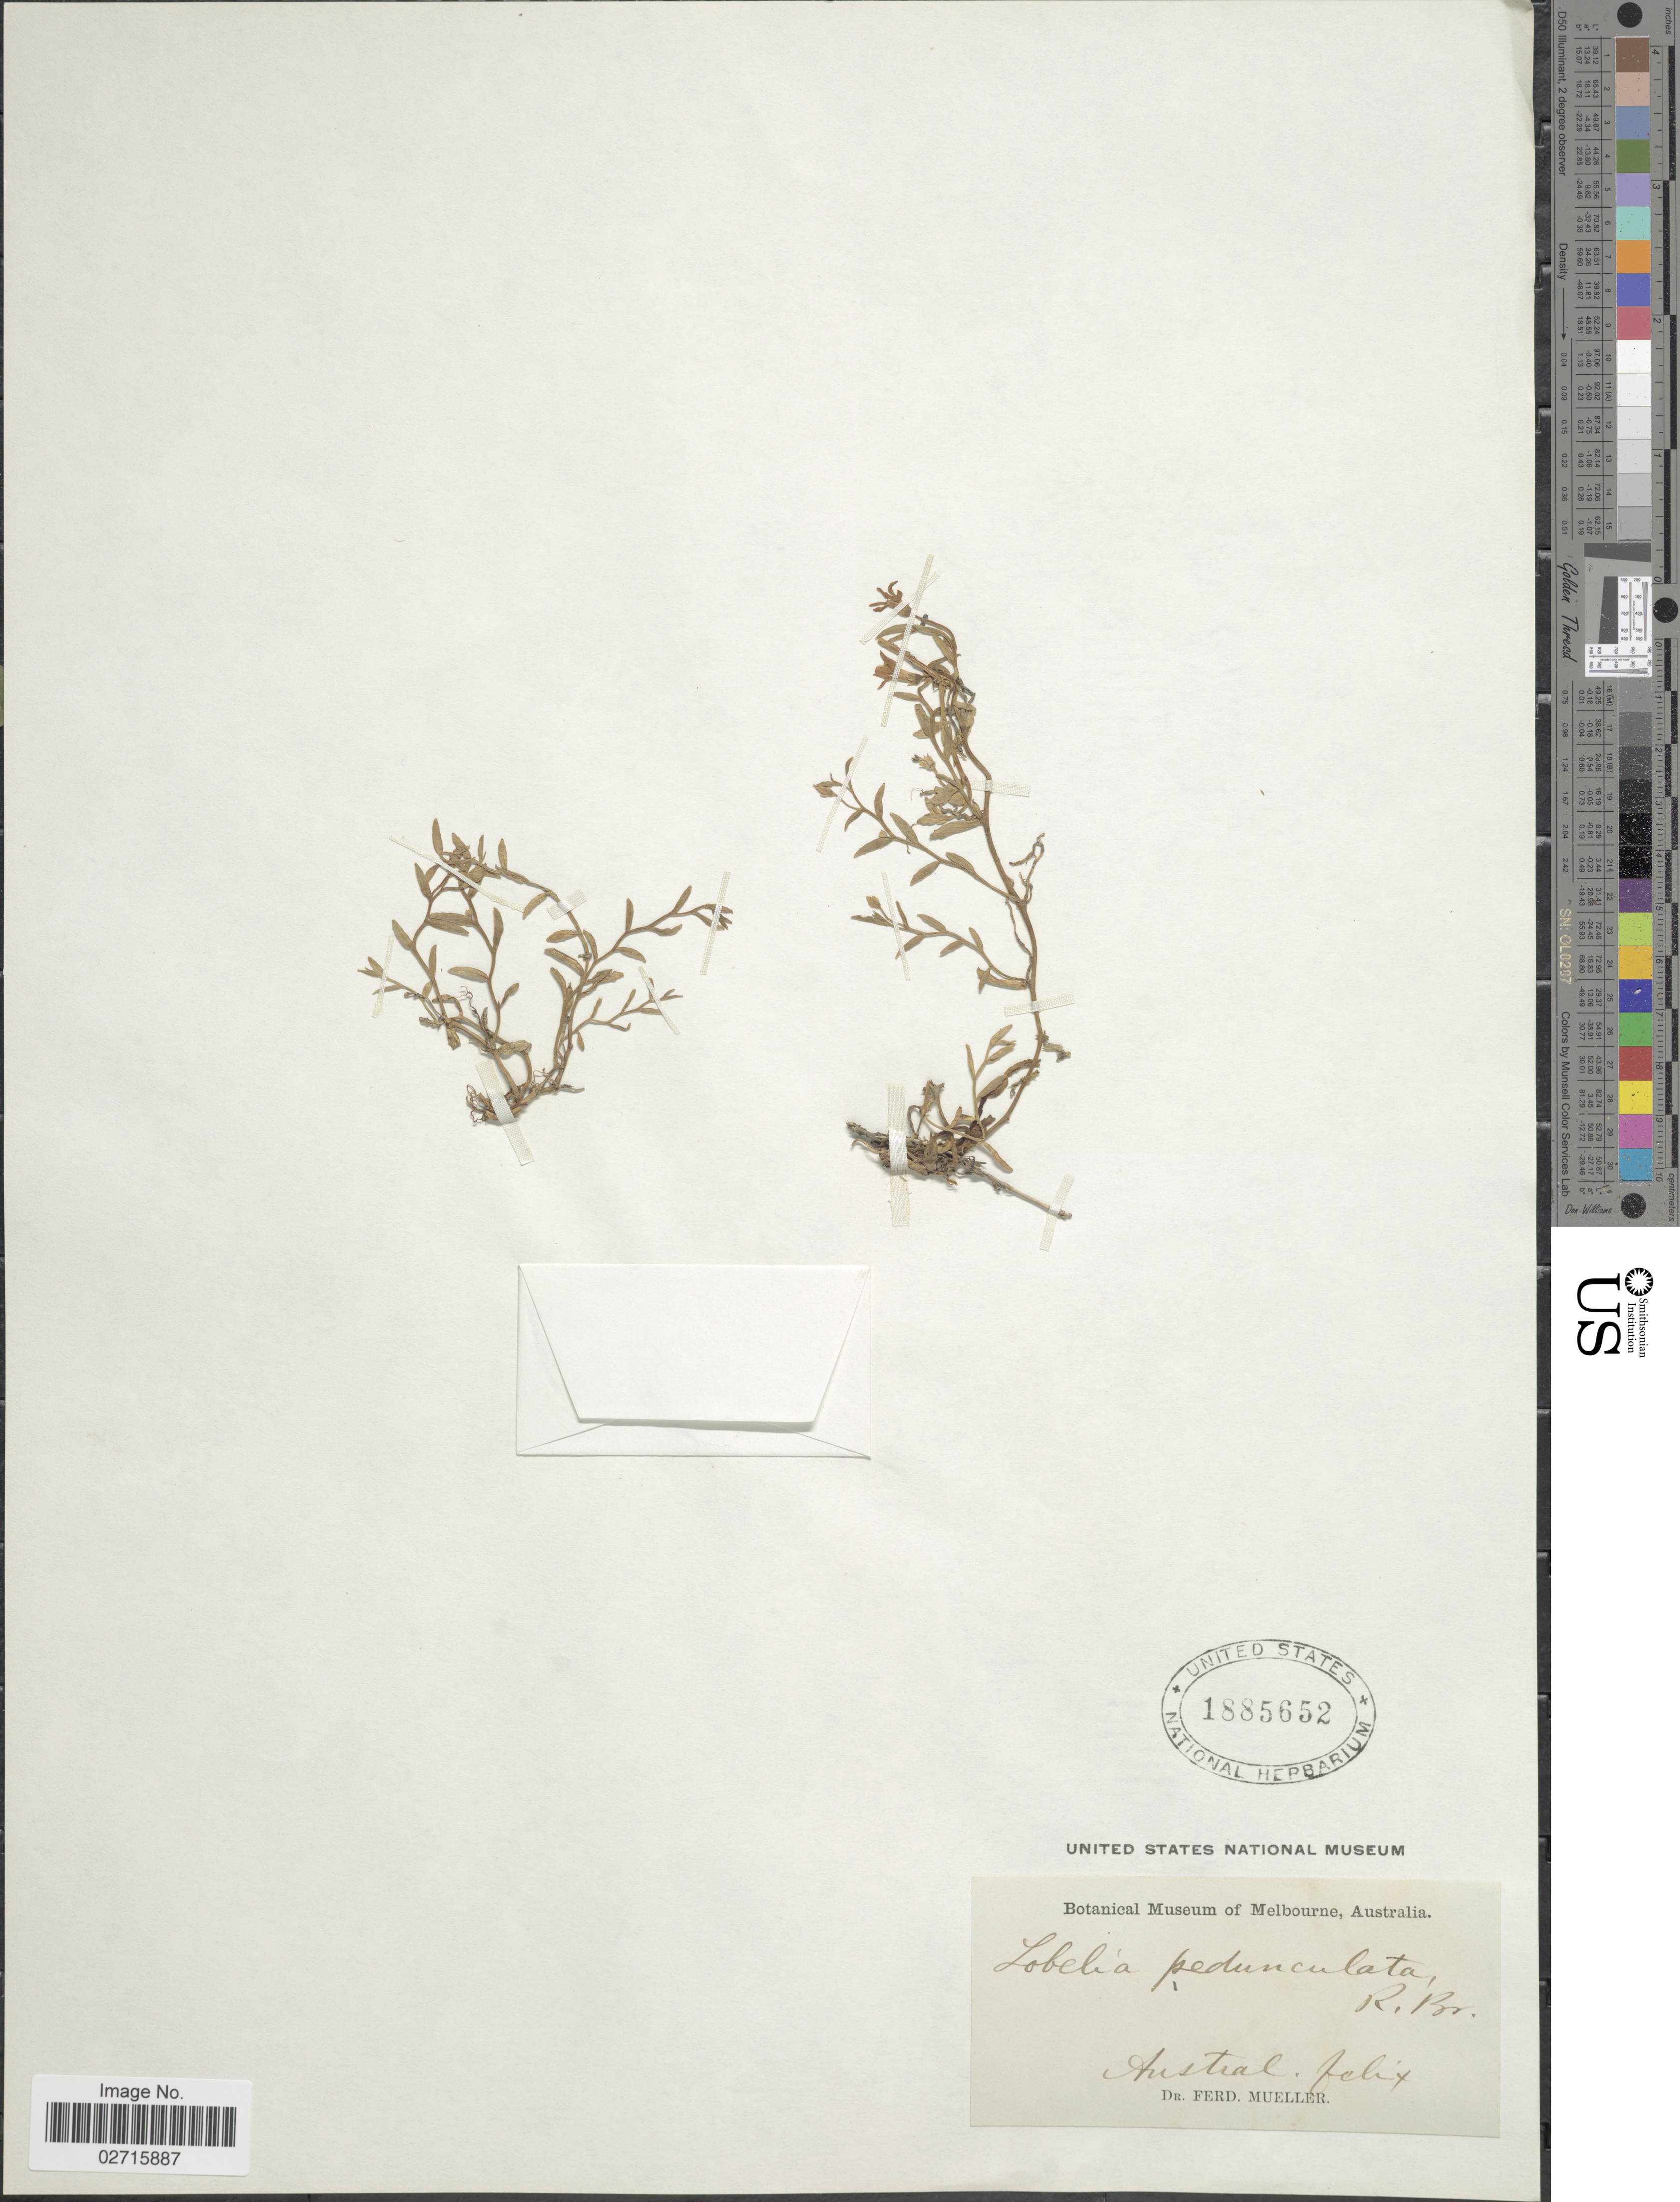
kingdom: Plantae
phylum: Tracheophyta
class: Magnoliopsida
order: Asterales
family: Campanulaceae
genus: Lobelia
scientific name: Lobelia pedunculata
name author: R. Br.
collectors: F. Mueller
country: Australia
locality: Austral. felix.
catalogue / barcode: US 1885652